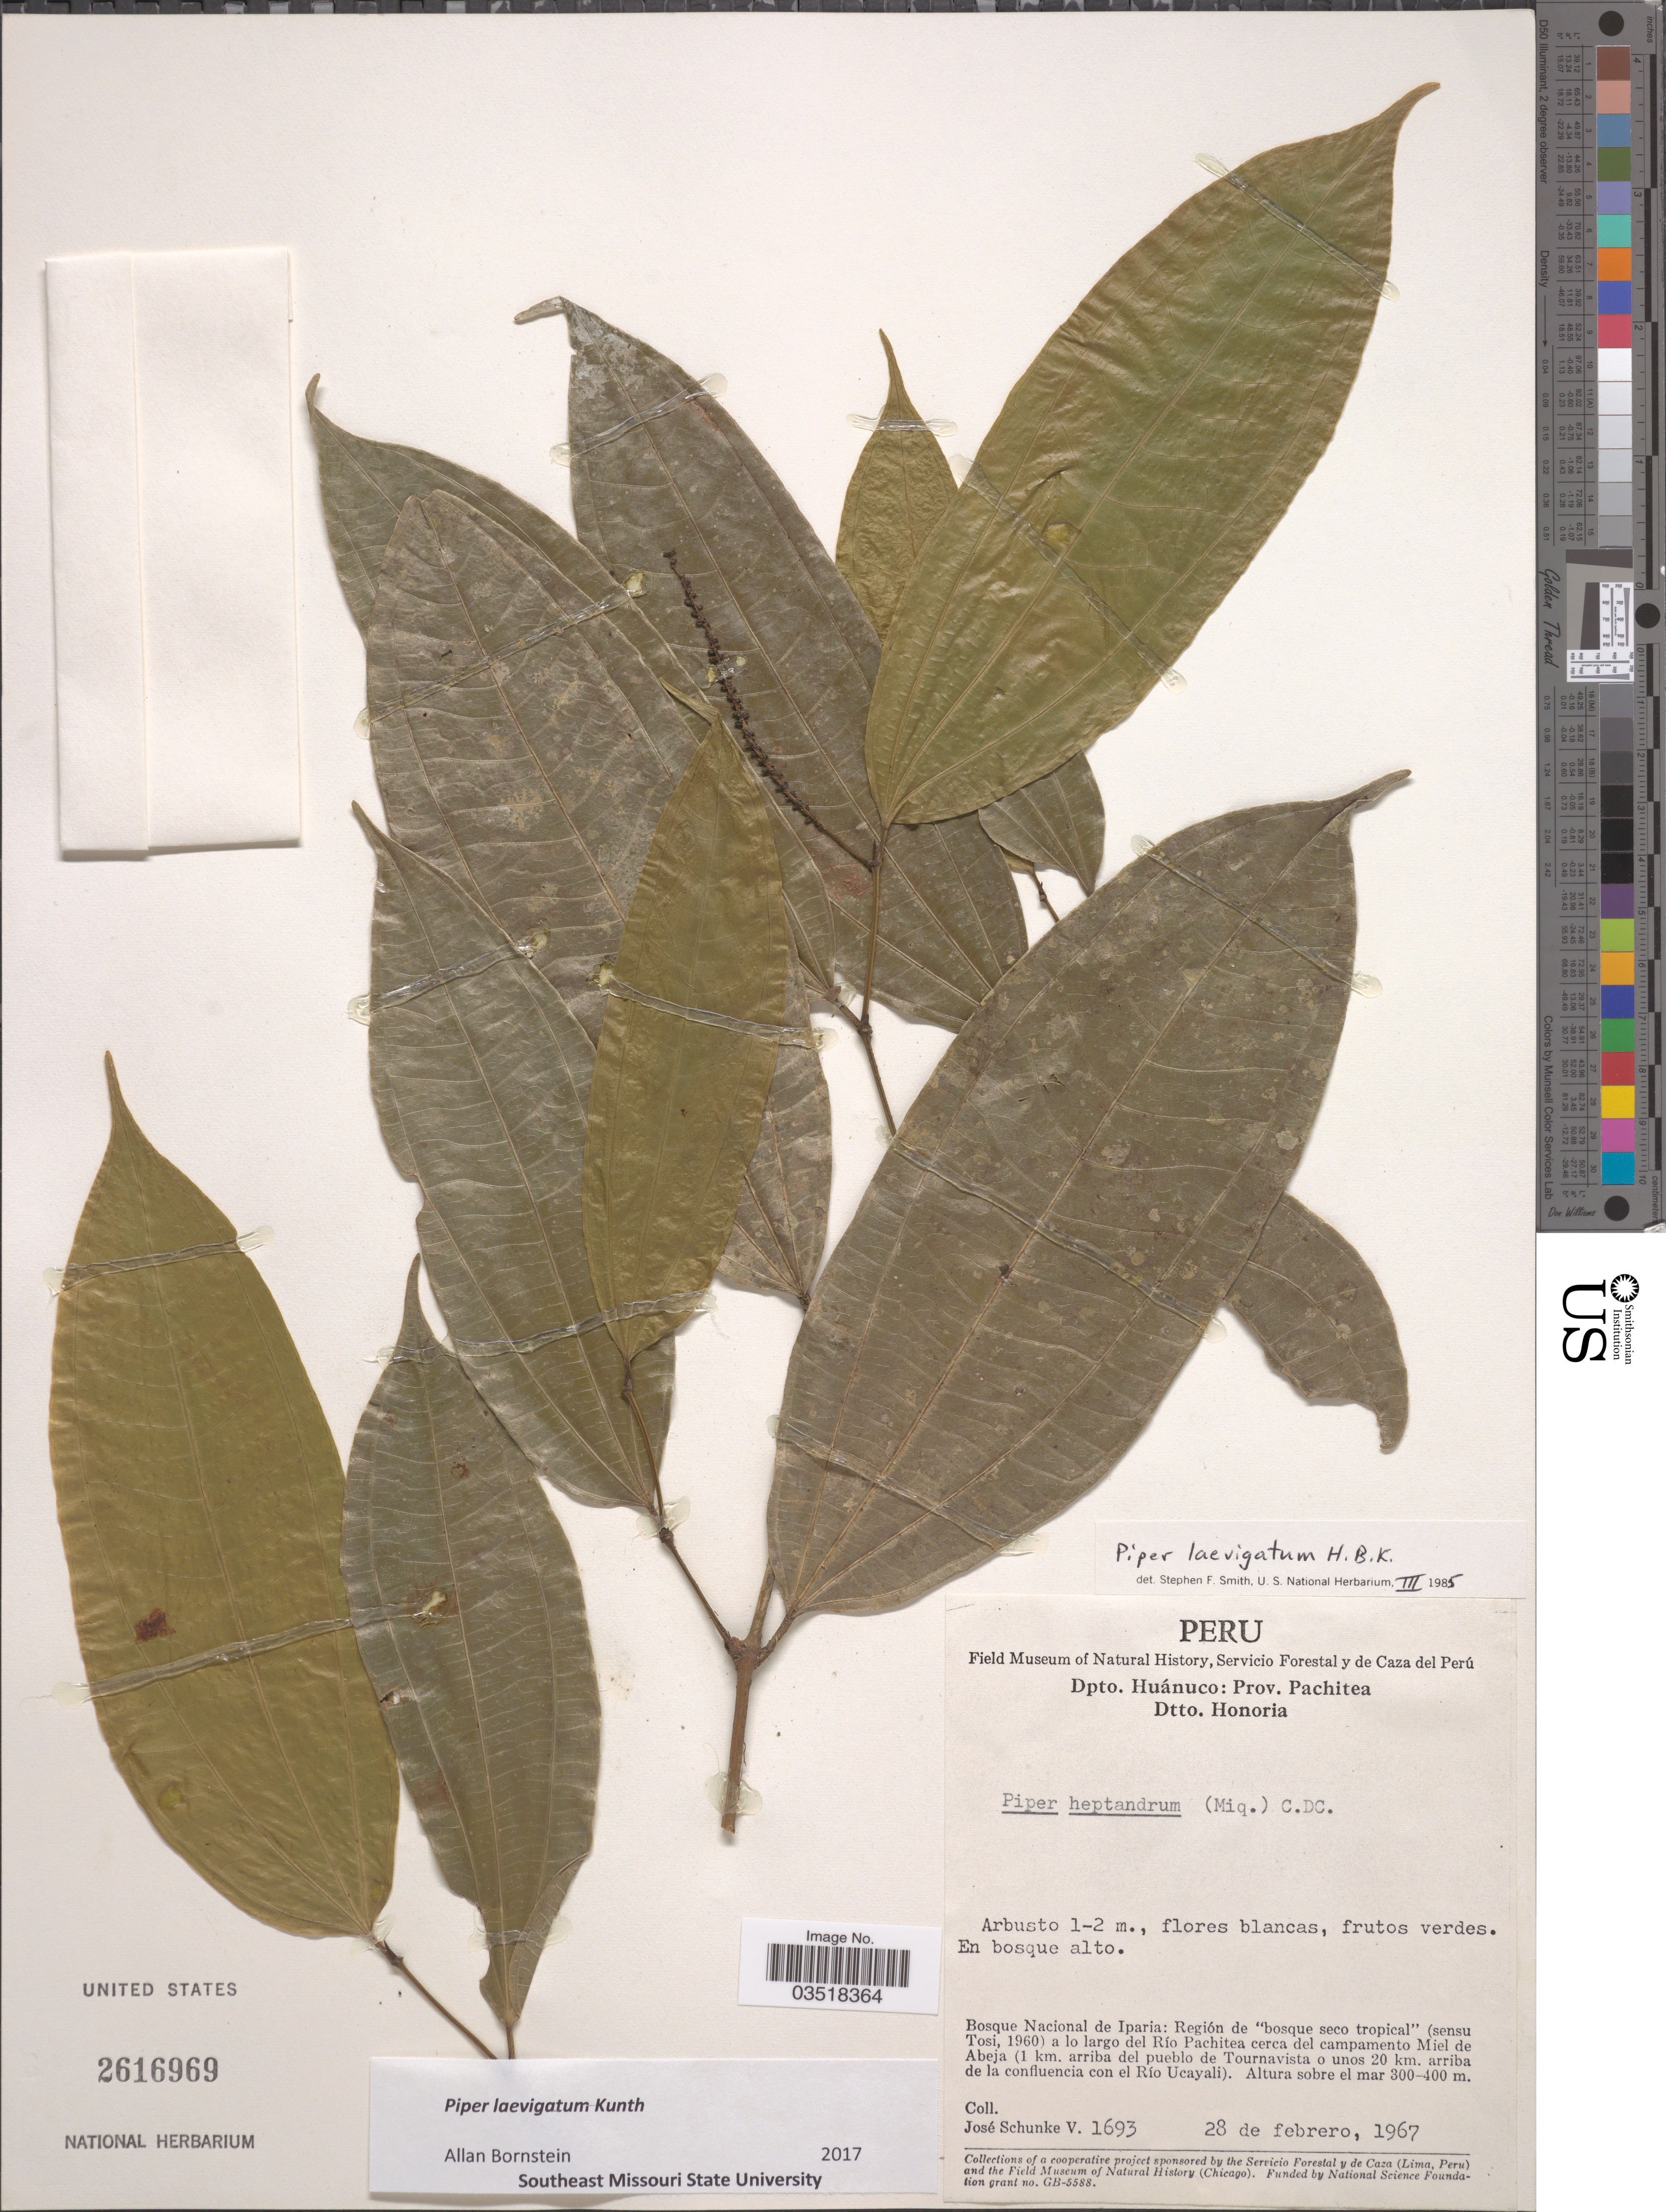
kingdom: Plantae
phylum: Tracheophyta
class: Magnoliopsida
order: Piperales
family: Piperaceae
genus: Piper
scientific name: Piper laevigatum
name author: Kunth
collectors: J. Schunke Vigo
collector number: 1693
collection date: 1967-02-28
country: Peru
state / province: Huánuco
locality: Dpto. Huánuco: Prov. Pachitea, Dtto. Honoria. Bosque Nacional de Iparia: Región de "bosque seco tropical" (sensu Tosi, 1960) a lo largo del Río Pachitea cerca del campamento Miel de Abeja (1 km. arriba del pueblo de Tournavista o unos 20 km. arriba de la confluencia con el Río Ucayali).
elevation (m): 300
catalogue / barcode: US 2616969